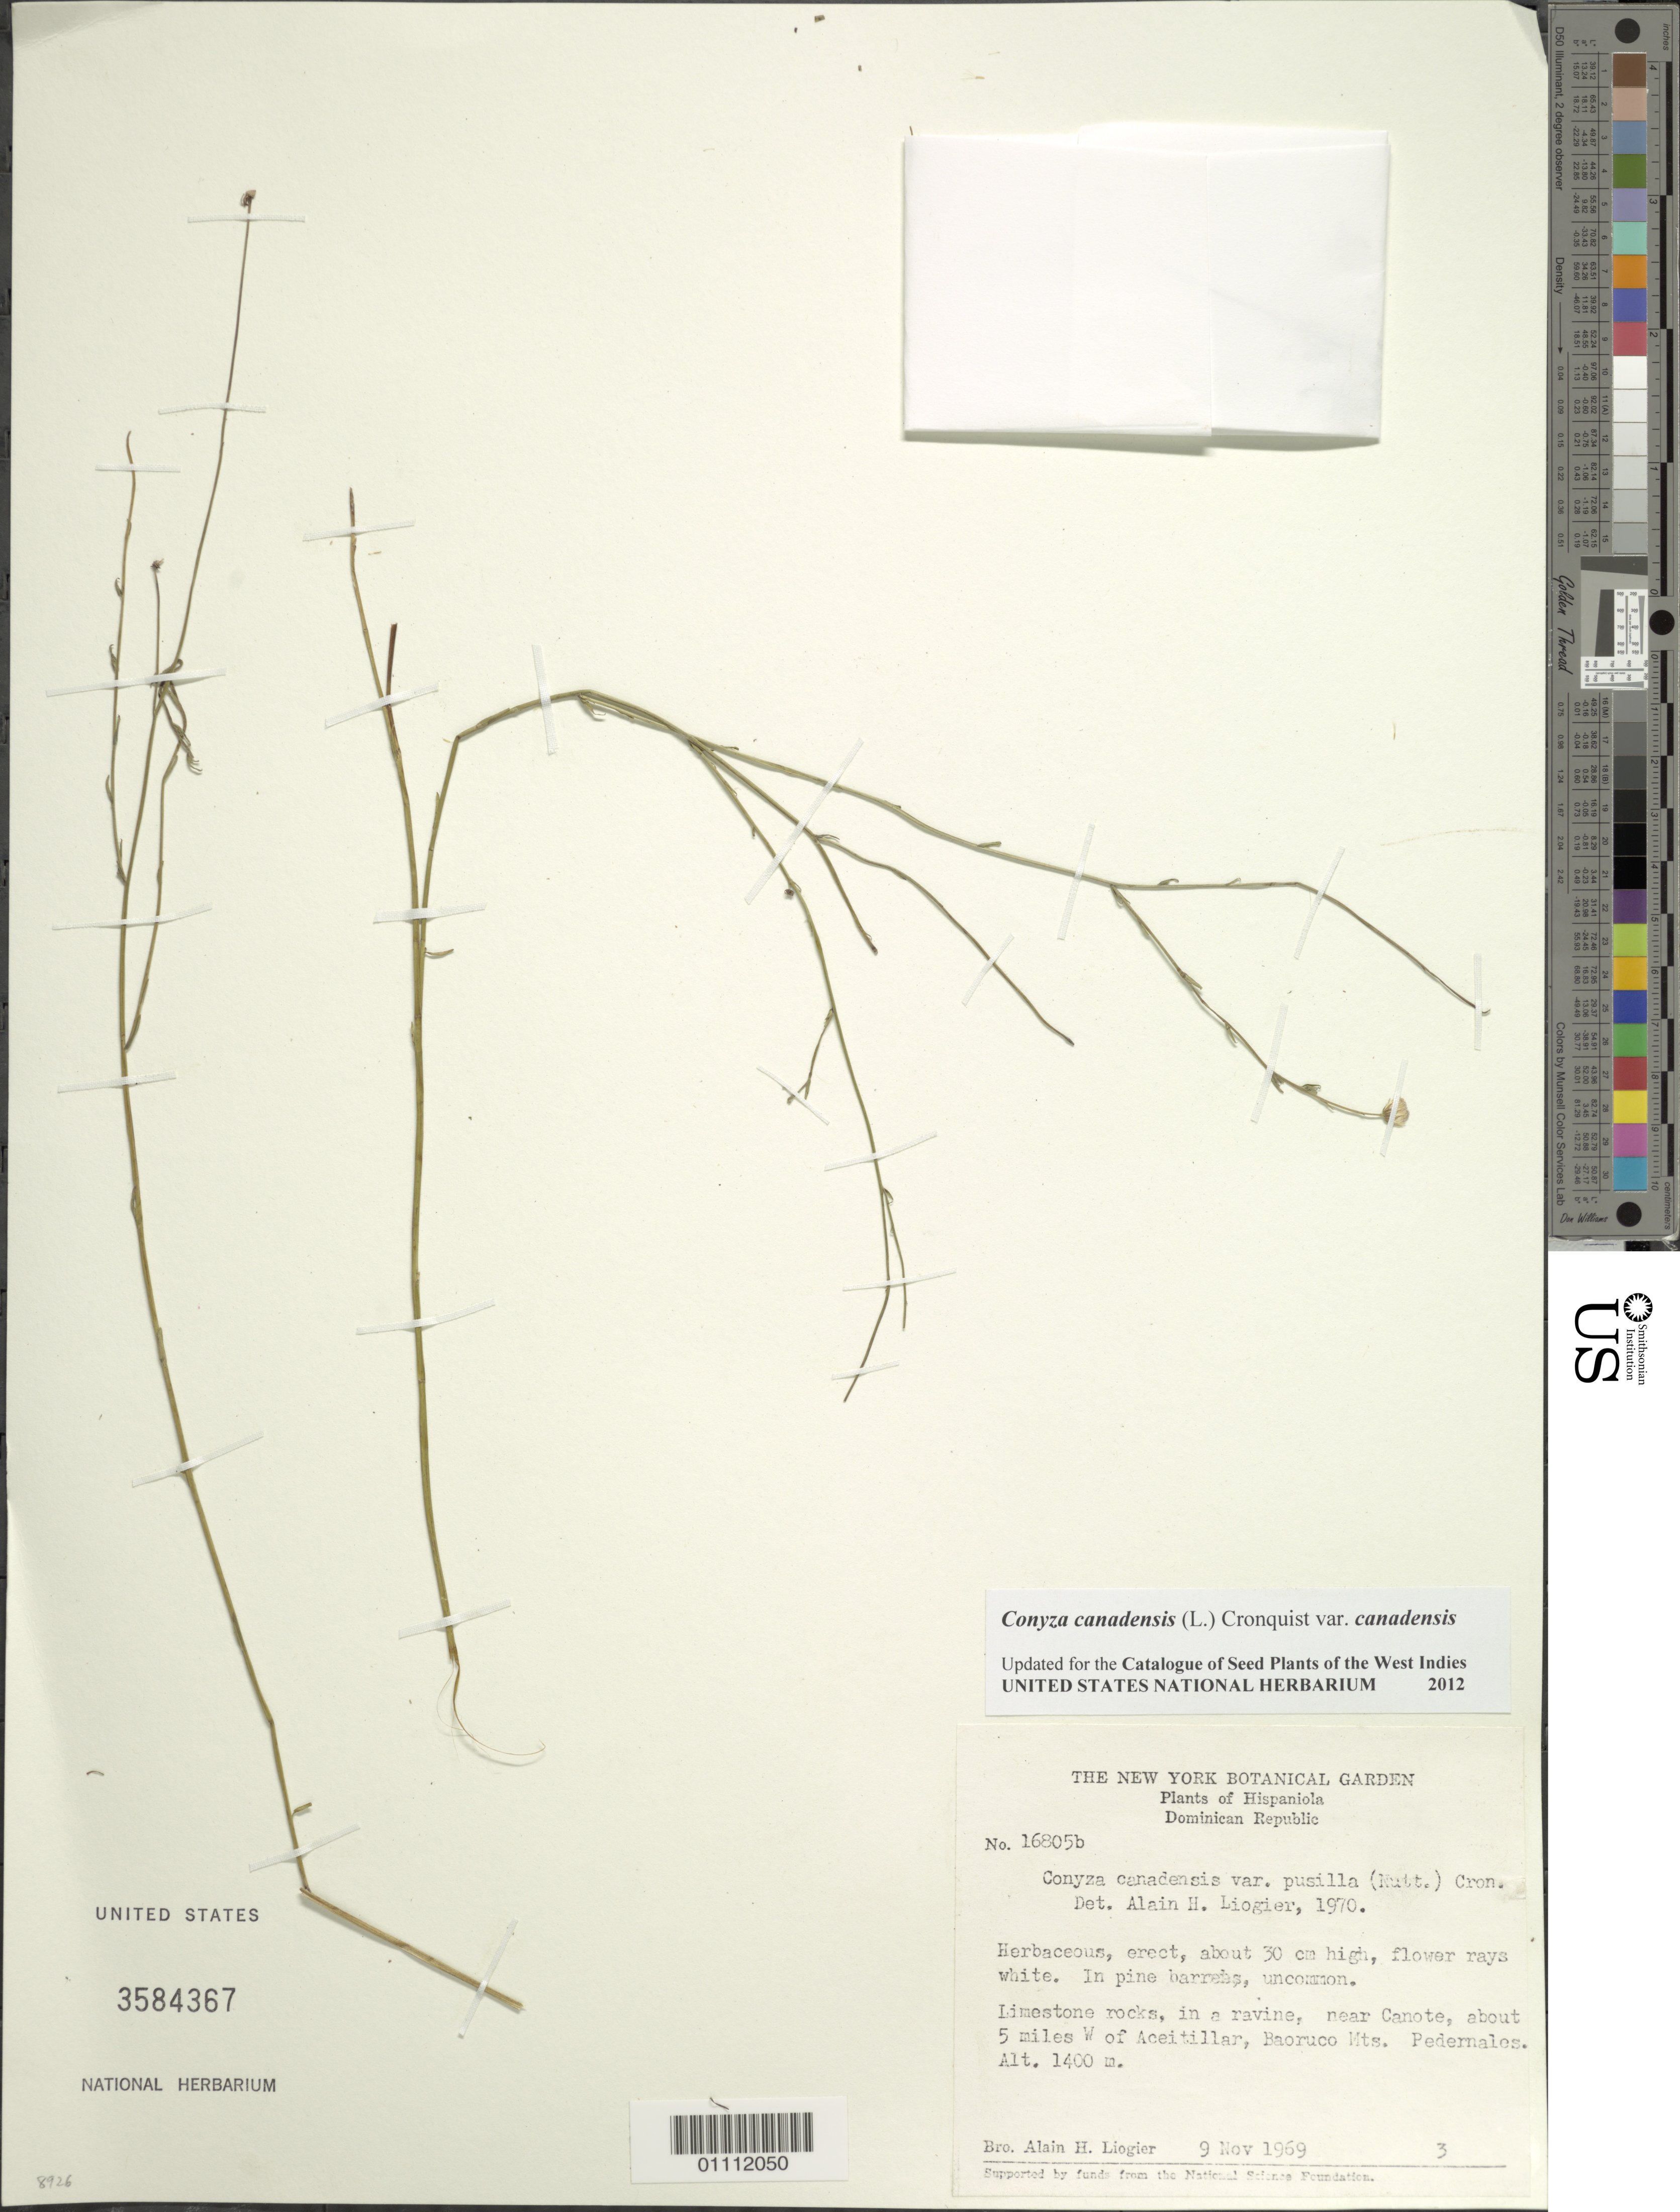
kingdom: Plantae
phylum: Tracheophyta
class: Magnoliopsida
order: Asterales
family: Asteraceae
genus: Conyza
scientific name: Conyza canadensis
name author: (L.) Cronq.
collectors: A. H. Liogier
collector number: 16805b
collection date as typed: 09 Nov 1969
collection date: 1969-11-09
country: Dominican Republic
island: Hispaniola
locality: Canote, near; about 5 miles W of Aceitillar, Baoruco Mts.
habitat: Limestone rocks, in a ravine; in pine barrens, uncommon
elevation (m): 1400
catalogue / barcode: US 3584367